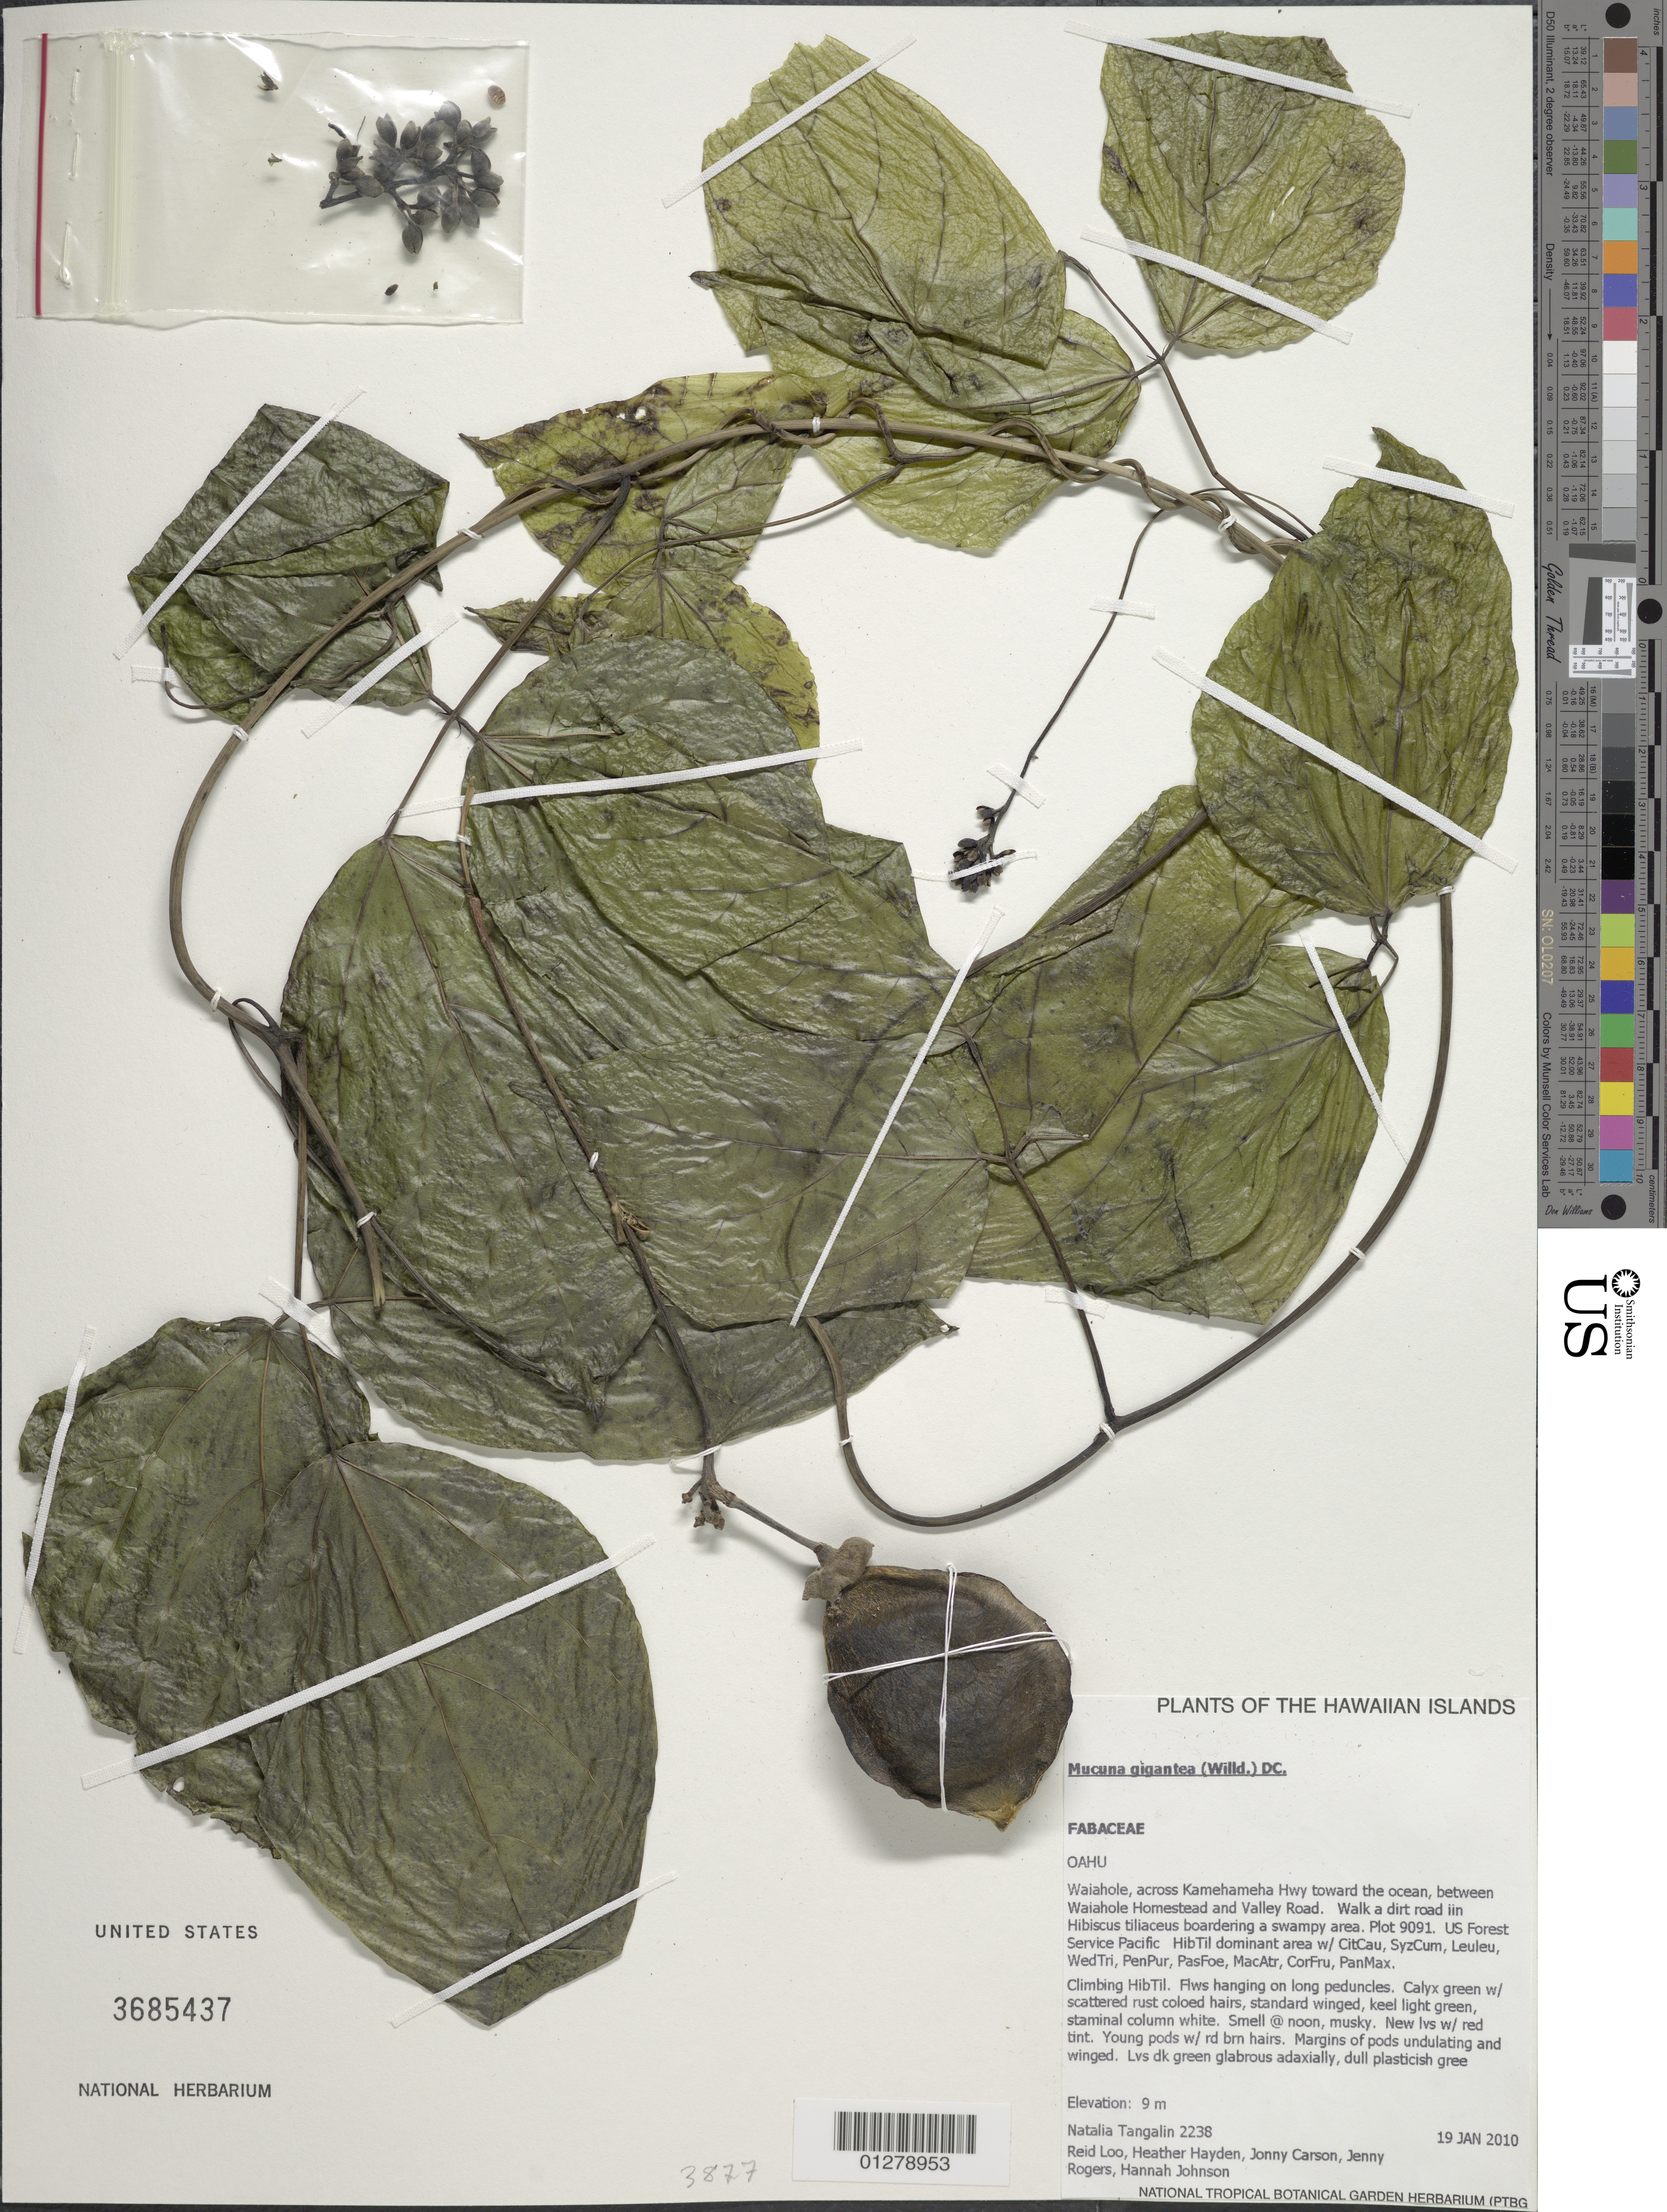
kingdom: Plantae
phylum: Tracheophyta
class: Magnoliopsida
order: Fabales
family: Fabaceae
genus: Mucuna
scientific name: Mucuna gigantea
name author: (Willd.) DC.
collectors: N. Tangalin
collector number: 2238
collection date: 2010-01-19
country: United States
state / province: Hawaii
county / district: Honolulu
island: Oahu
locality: Waiahole, across Kamehameha Hwy toward the ocean, between Waiahole Homestead and Valley Road. Walk a dirt road in Hibiscus tiliaceus boardering a swampy area, plot 9091.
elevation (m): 9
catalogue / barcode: US 3685437